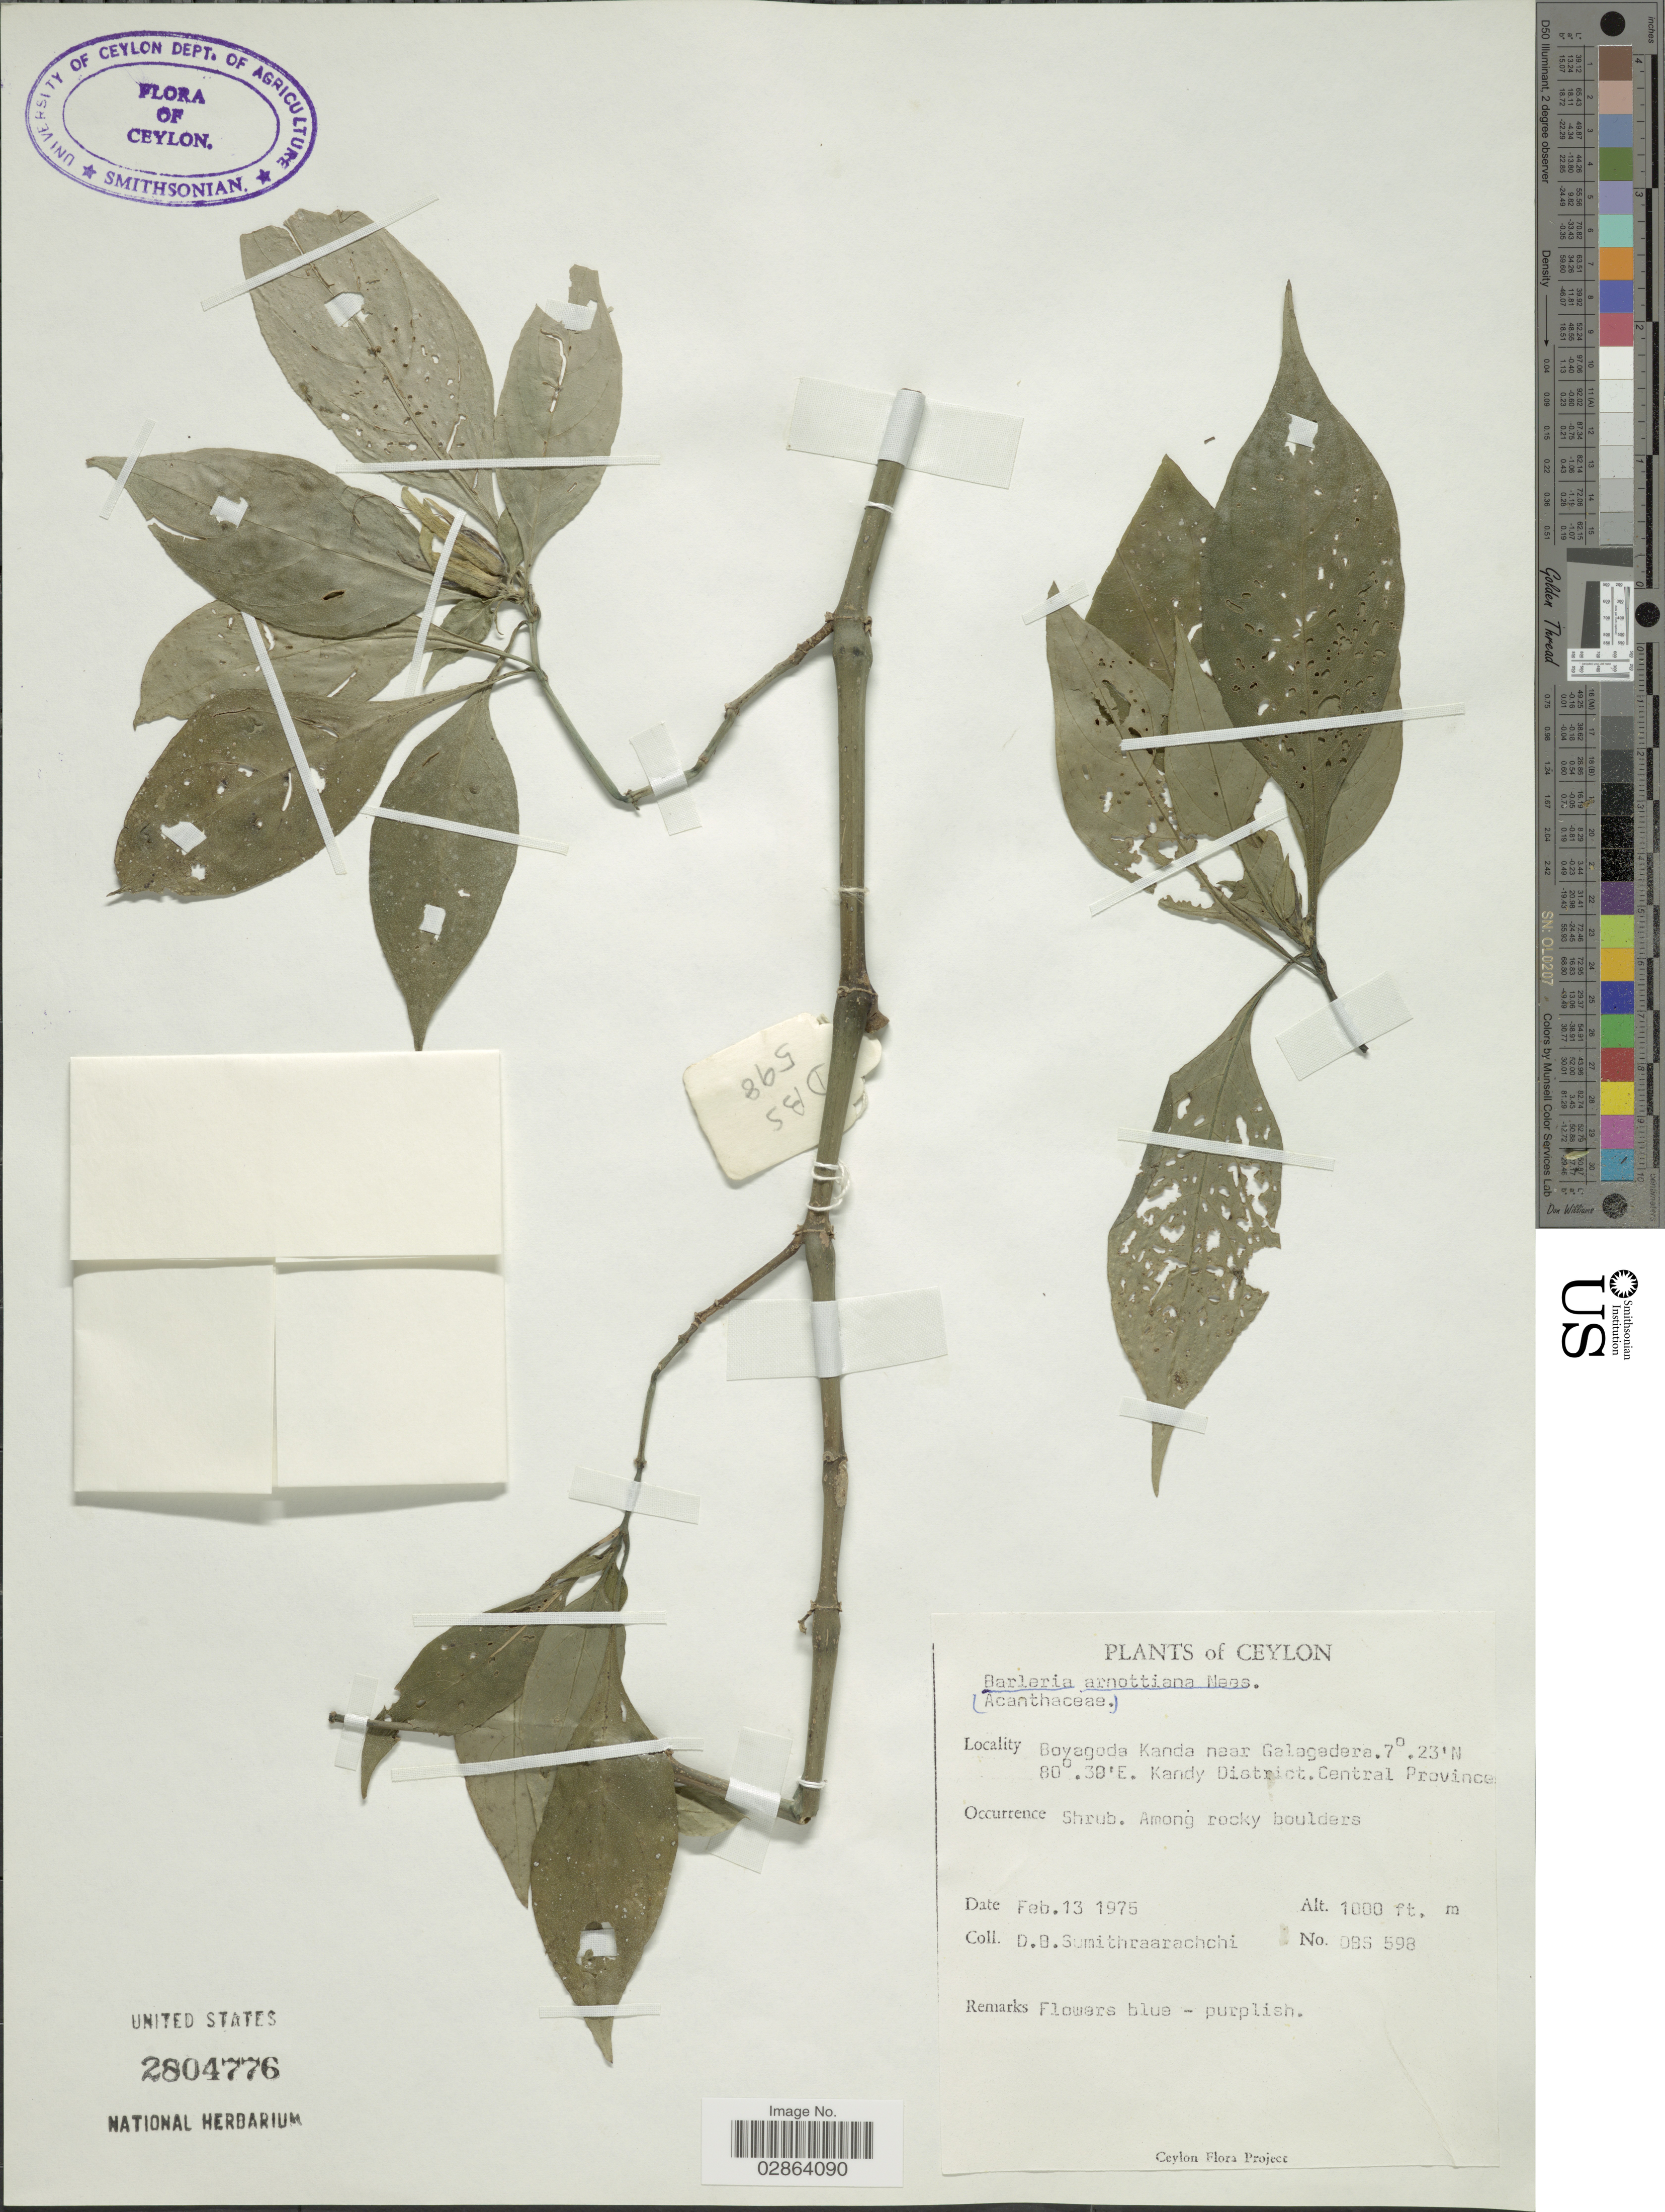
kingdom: Plantae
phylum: Tracheophyta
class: Magnoliopsida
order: Lamiales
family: Acanthaceae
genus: Barleria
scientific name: Barleria arnottiana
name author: Nees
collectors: D. B. Sumithraarachchi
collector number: DBS 598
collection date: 1975-02-13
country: Sri Lanka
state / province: Central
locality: Ceylon, Boyagoda Kanda near Galagadera, Kandy District, Central Province.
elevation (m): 305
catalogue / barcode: US 2804776